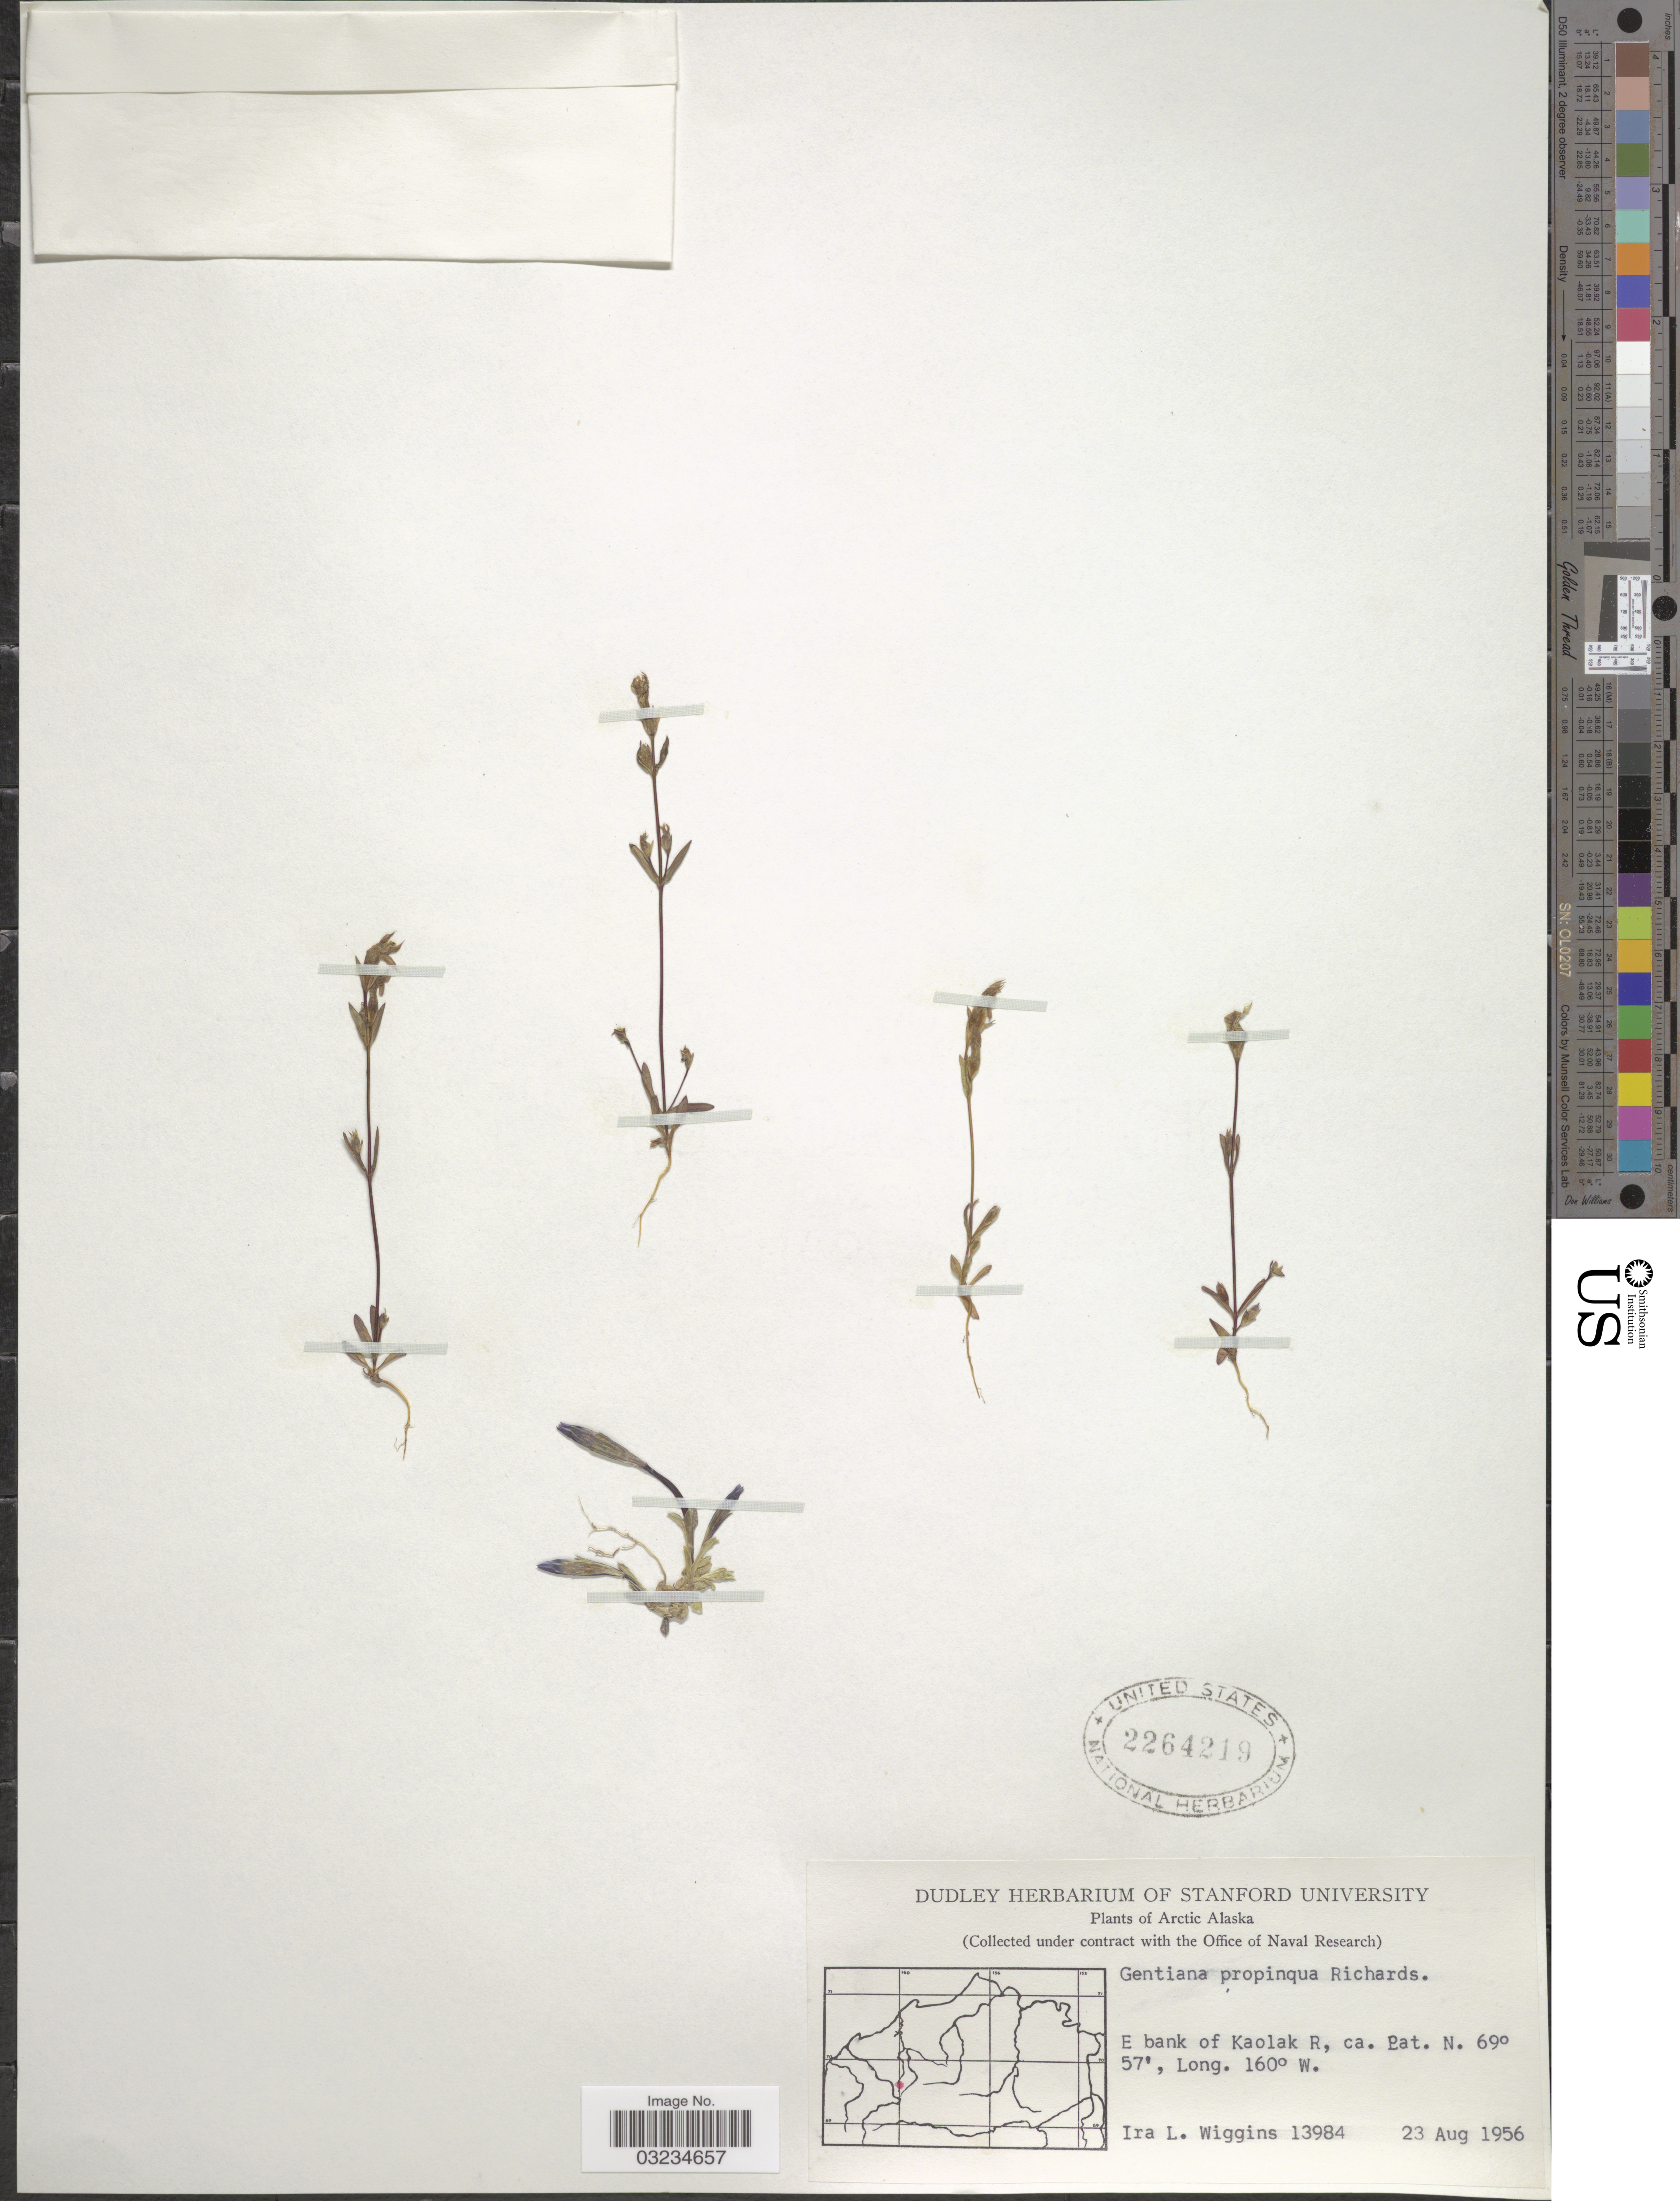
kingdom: Plantae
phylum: Tracheophyta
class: Magnoliopsida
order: Gentianales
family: Gentianaceae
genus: Gentiana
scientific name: Gentiana propinqua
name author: Richards.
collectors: I. L. Wiggins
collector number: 13984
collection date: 1956-08-23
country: United States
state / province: Alaska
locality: Arctic Alaska. E bank of Kaolak R.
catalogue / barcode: US 2264219